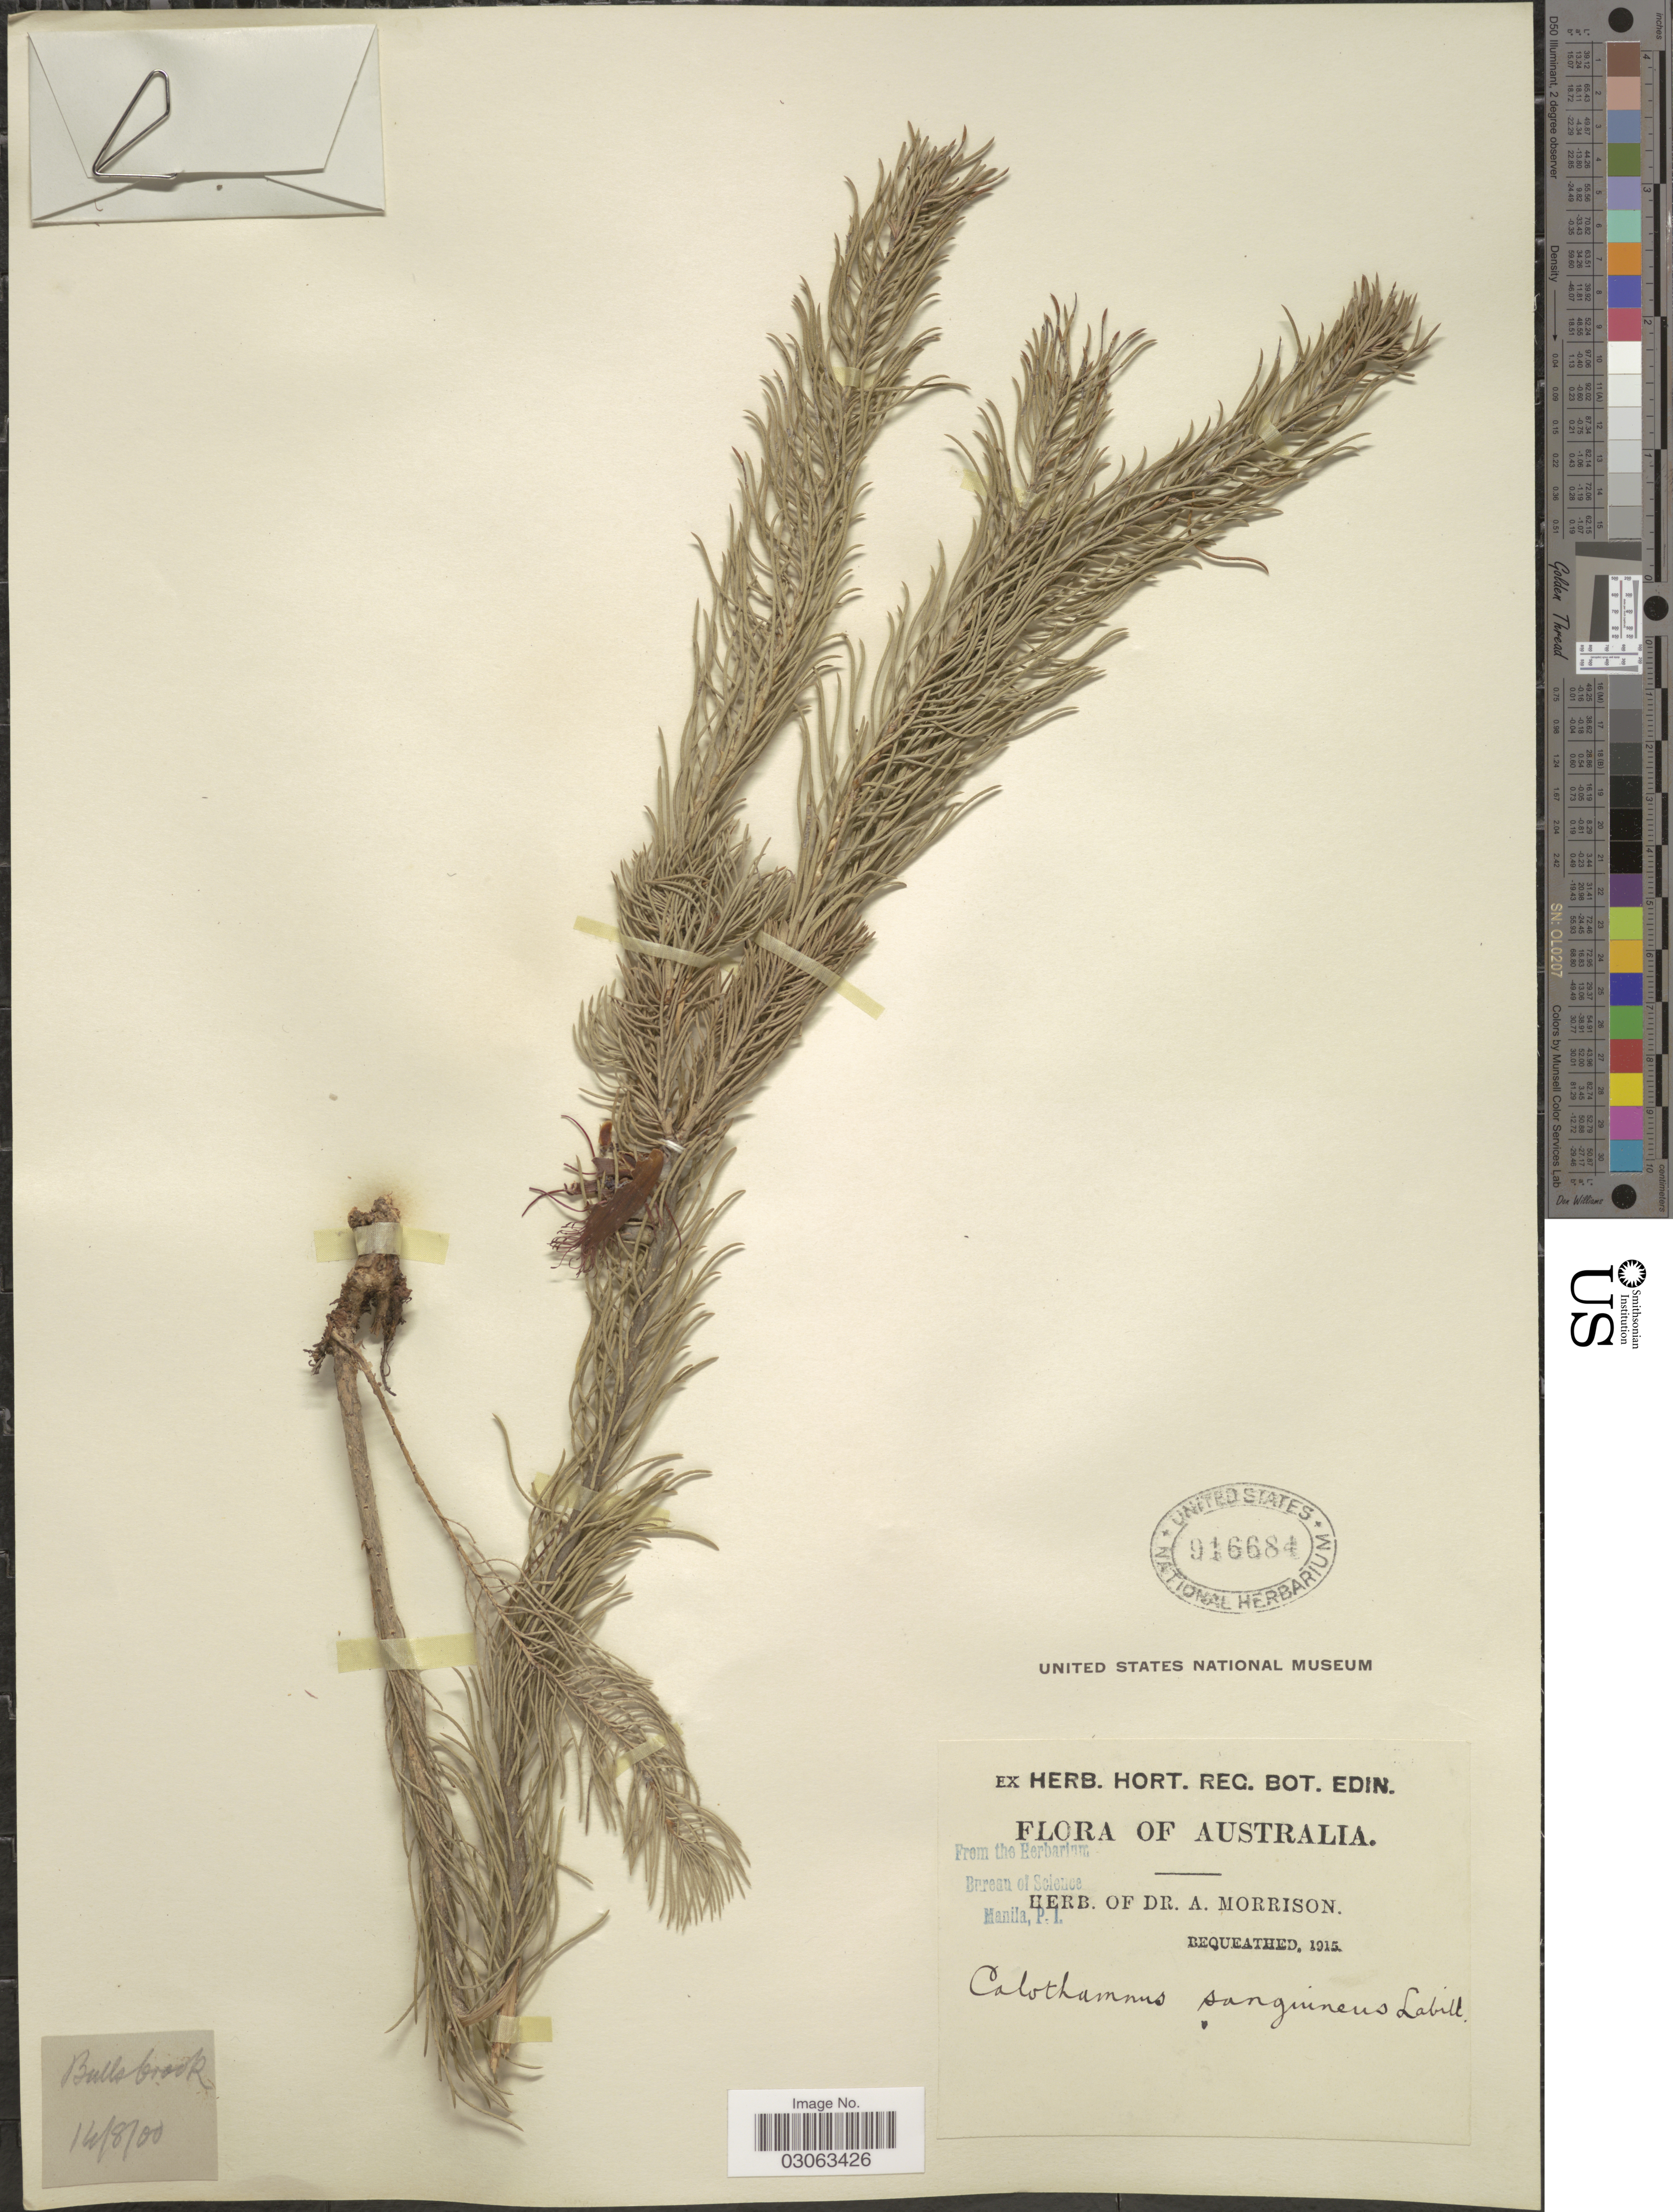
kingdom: Plantae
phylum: Tracheophyta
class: Magnoliopsida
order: Myrtales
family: Myrtaceae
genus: Calothamnus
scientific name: Calothamnus sanguineus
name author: Labill.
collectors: ex herb. Dr. A. Morrison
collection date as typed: Transcribed d/m/y: 14/8/0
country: Australia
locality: Bullsbrook.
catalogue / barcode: US 916684